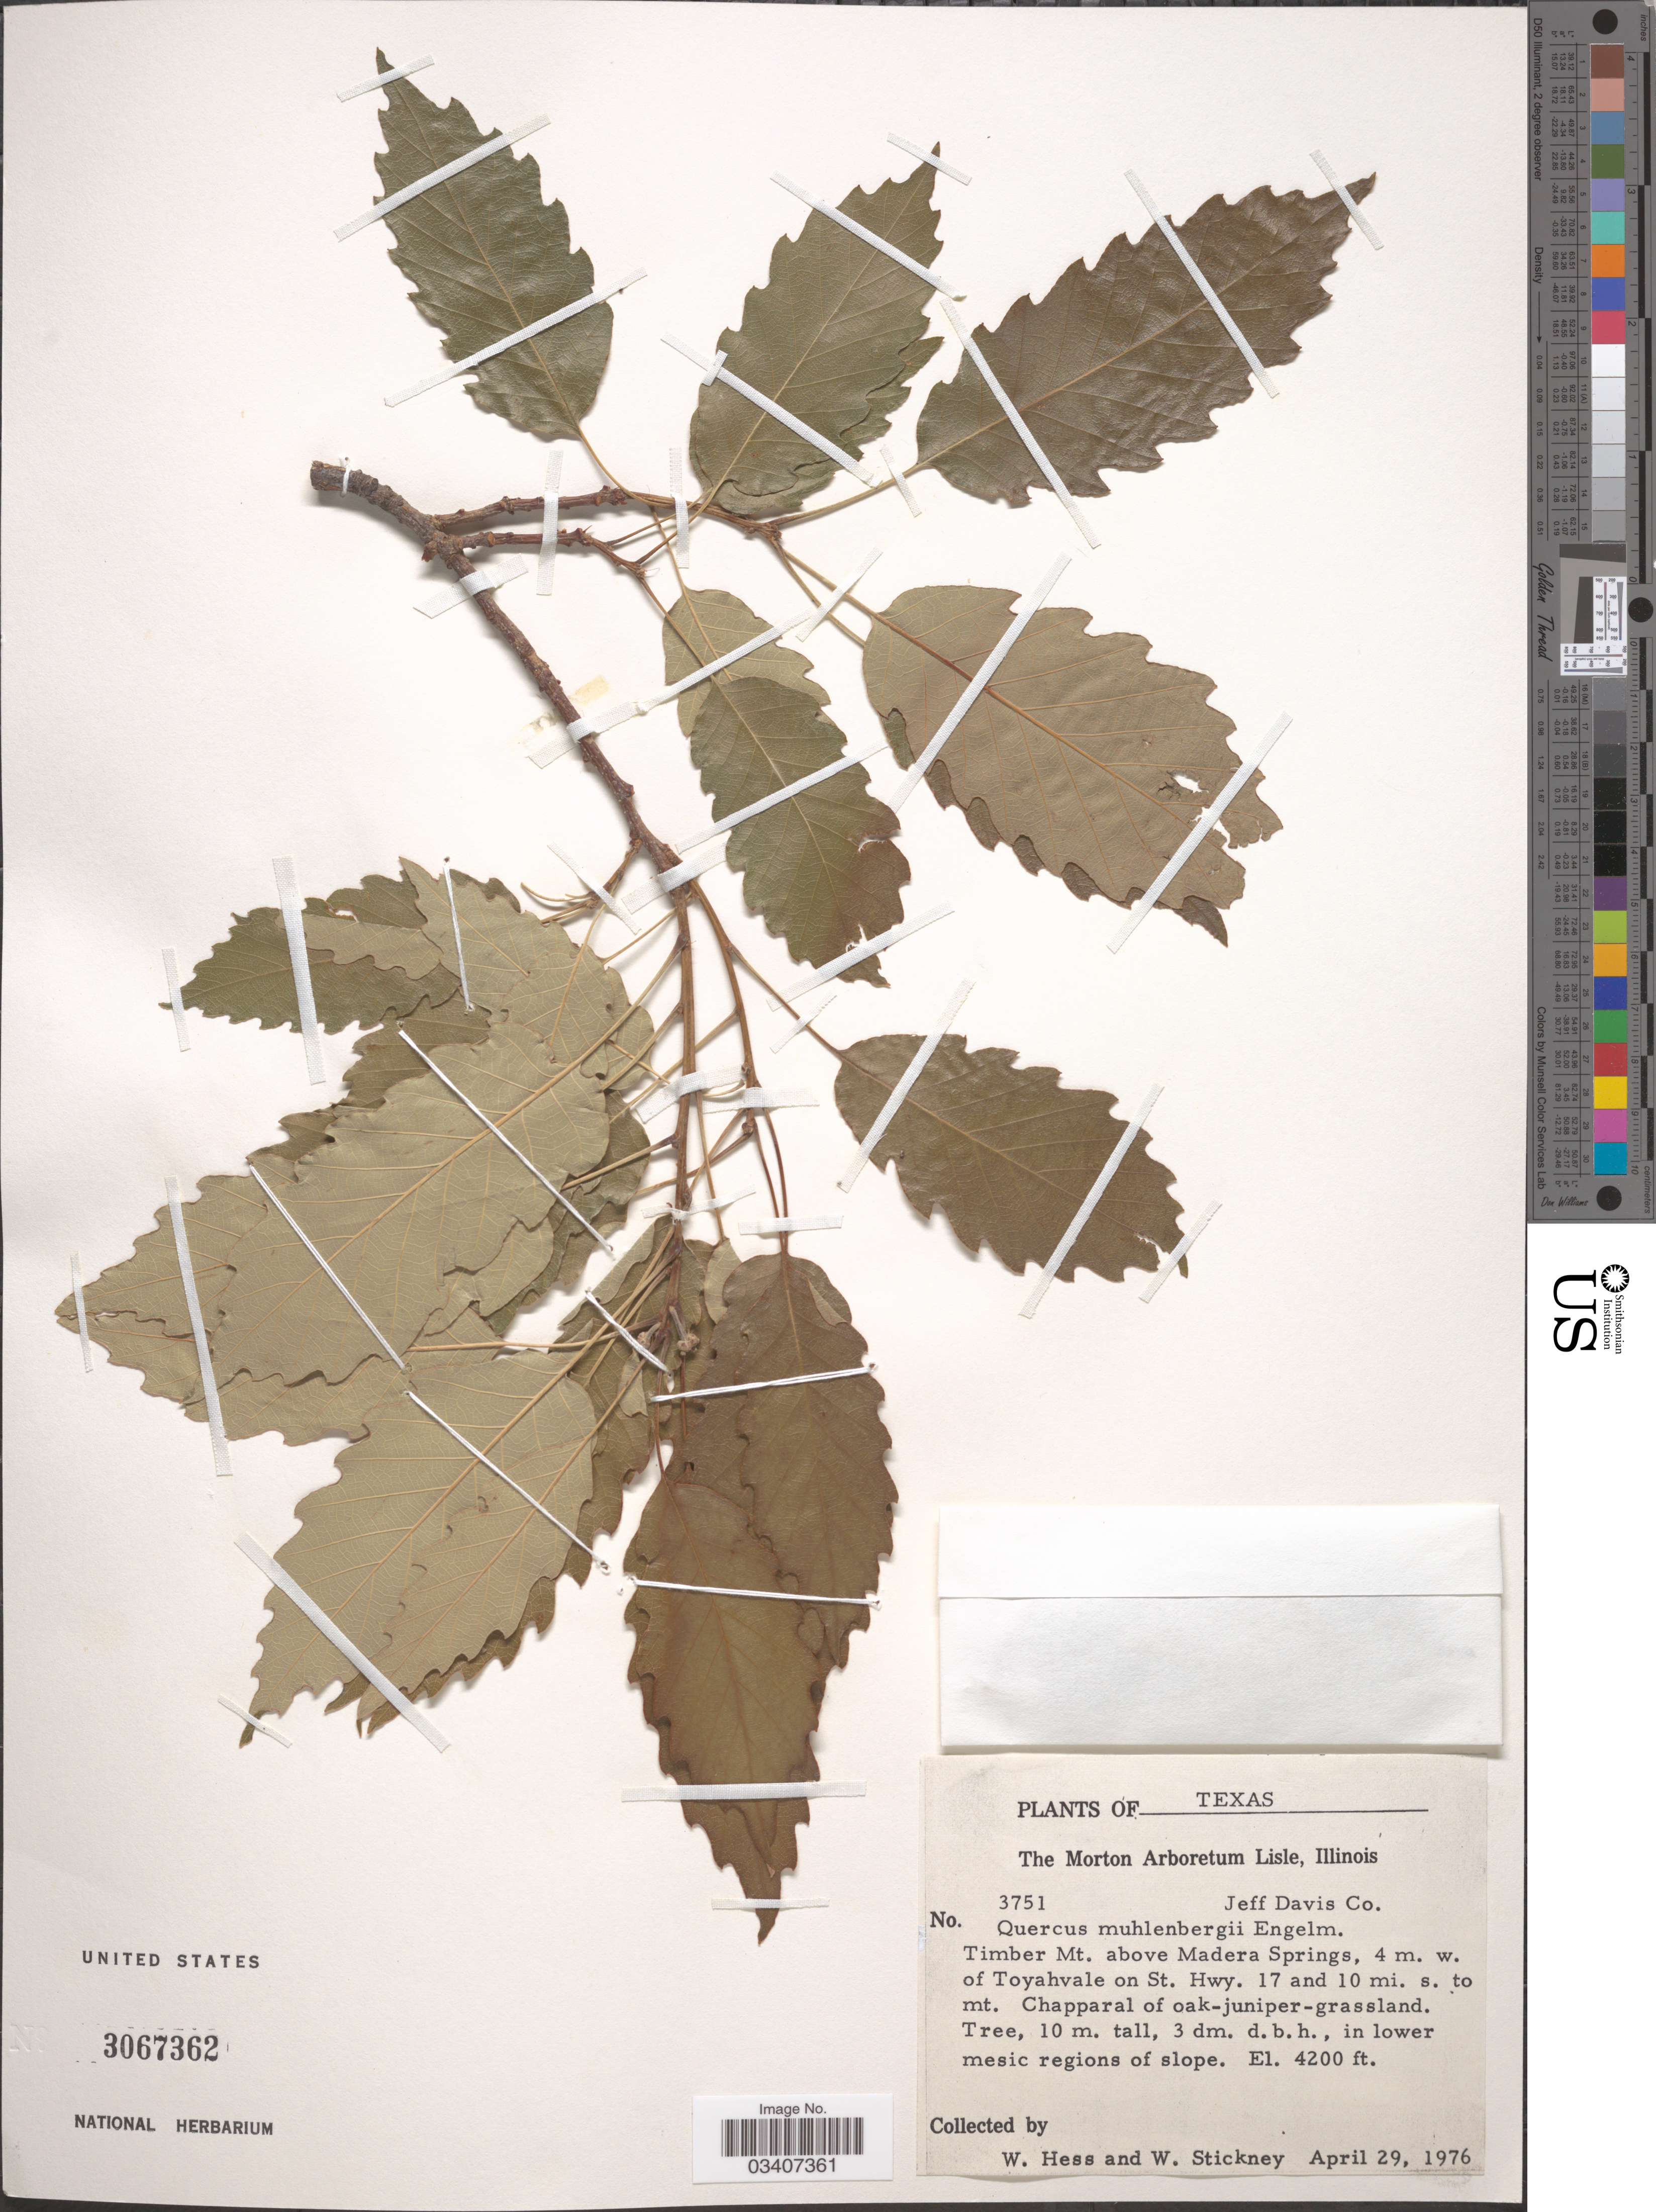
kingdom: Plantae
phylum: Tracheophyta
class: Magnoliopsida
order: Fagales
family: Fagaceae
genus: Quercus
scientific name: Quercus muehlenbergii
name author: Engelm.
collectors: W. Hess & W. Stickney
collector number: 3751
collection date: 1976-04-29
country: United States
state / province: Texas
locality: Jeff Davis Co. Timber Mt. above Madera Springs, 4 m. w. of Toyahvale on St. Hwy. 17 and 10 mi. s. to mt. Chapparal of oak-juniper-grassland.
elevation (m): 1280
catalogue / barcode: US 3067362